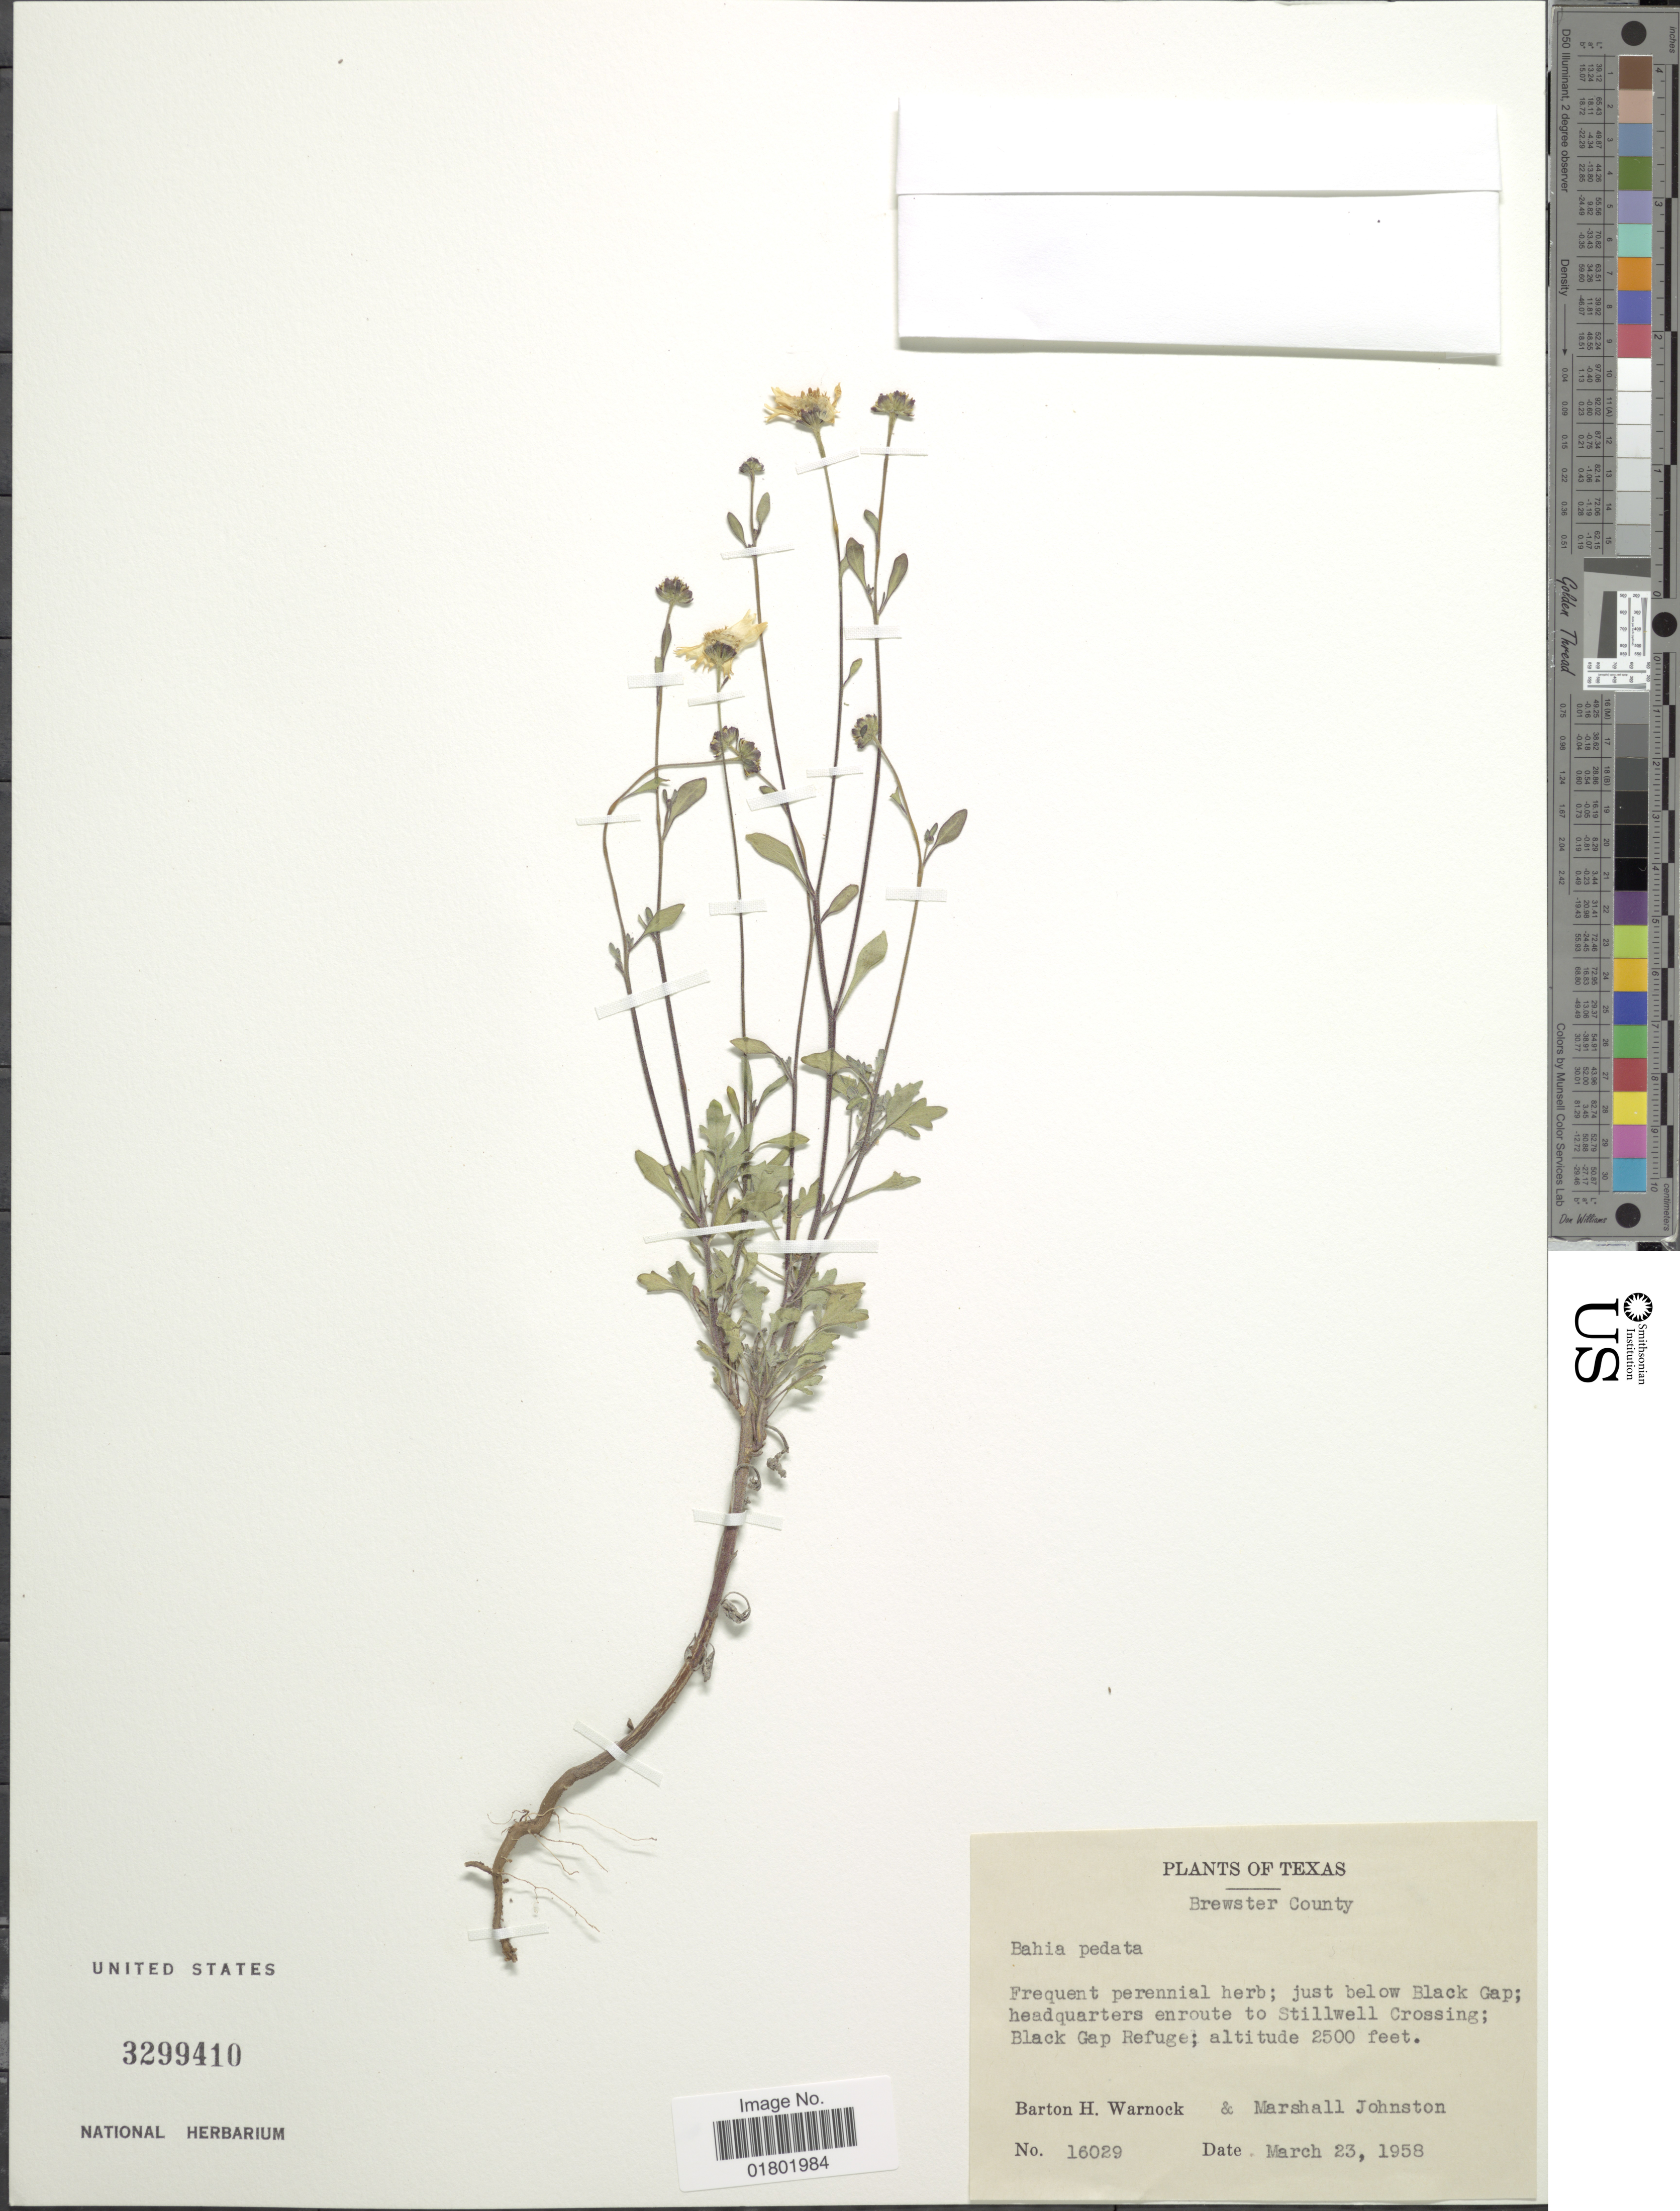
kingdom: Plantae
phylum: Tracheophyta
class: Magnoliopsida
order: Asterales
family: Asteraceae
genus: Bahia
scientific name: Bahia pedata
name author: A. Gray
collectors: B. H. Warnock & M. Johnston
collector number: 16029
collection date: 1958-03-23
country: United States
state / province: Texas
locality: Brewster County, Headquarters enroute to Stillwell Crossing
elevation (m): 762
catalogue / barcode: US 3299410